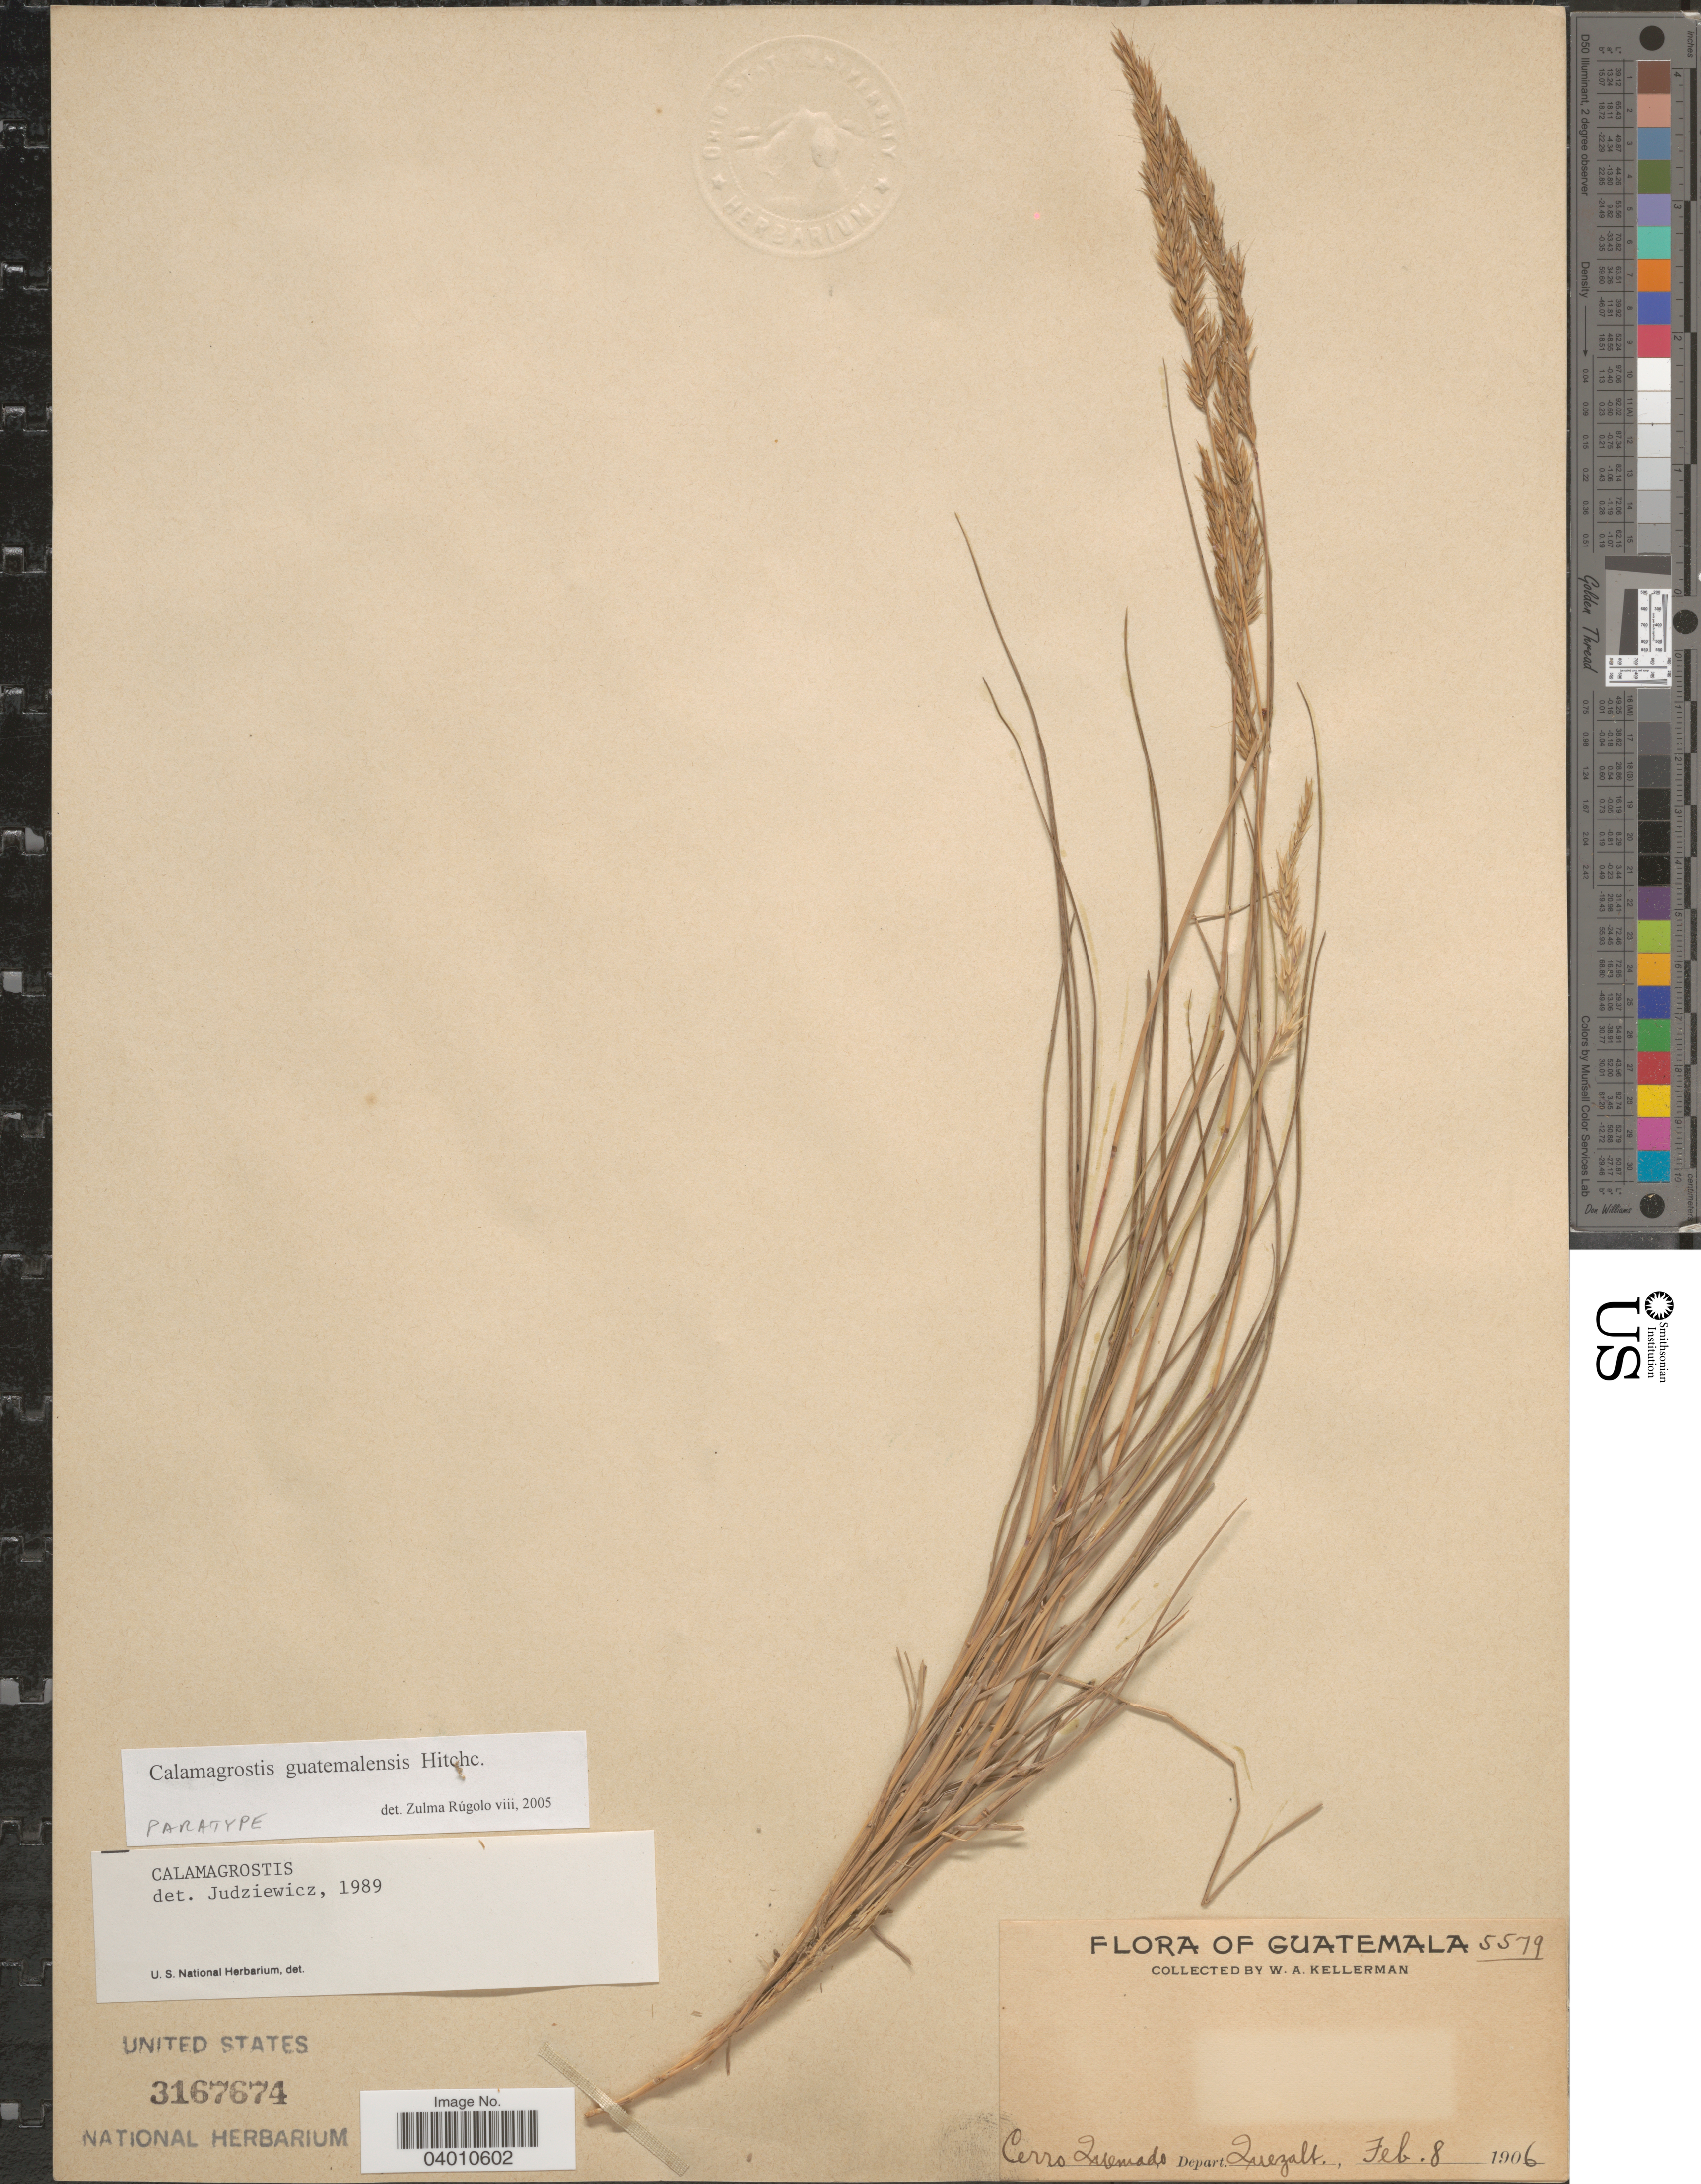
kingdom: Plantae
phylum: Tracheophyta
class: Liliopsida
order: Poales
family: Poaceae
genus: Peyritschia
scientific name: Peyritschia guatemalensis ined.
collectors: W. Kellerman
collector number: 5579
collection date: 1906-02-08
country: Guatemala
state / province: Quetzaltenango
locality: Cerro Quemado. Depart. Quezalt.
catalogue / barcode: US 3167674